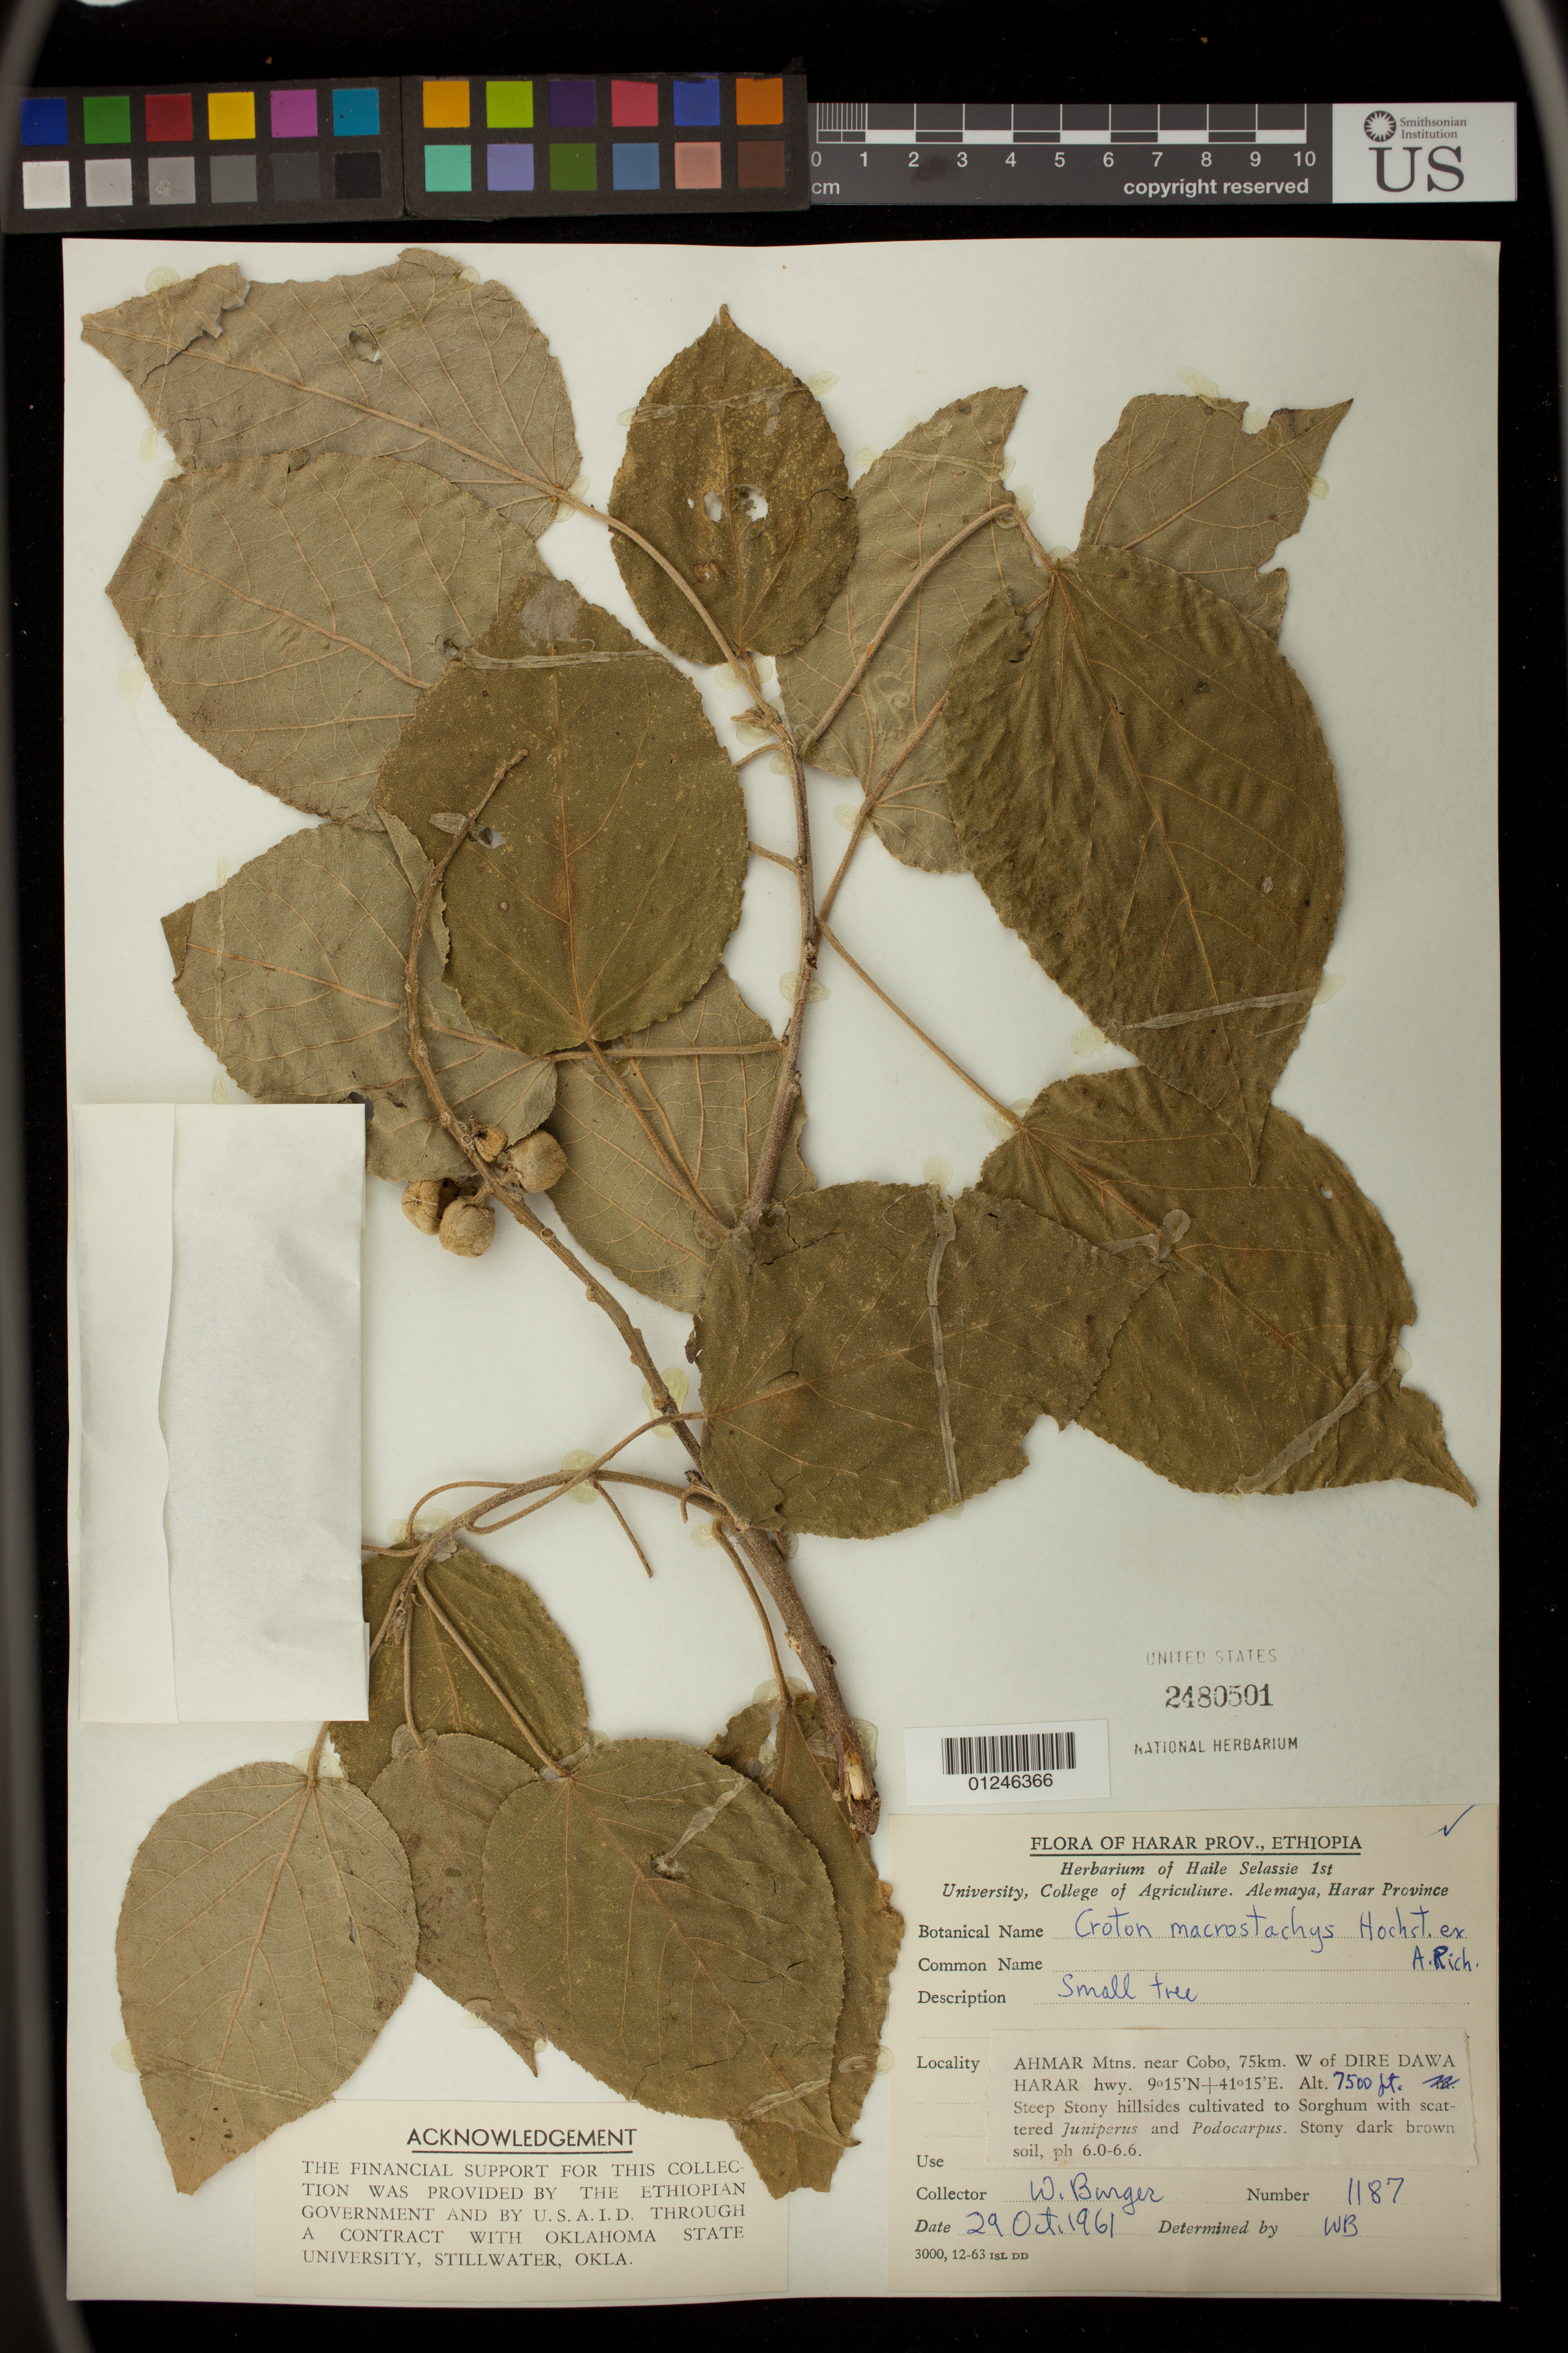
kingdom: Plantae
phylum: Tracheophyta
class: Magnoliopsida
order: Malpighiales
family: Euphorbiaceae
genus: Croton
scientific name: Croton macrostachyus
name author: Hochst. ex Delile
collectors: W. Burger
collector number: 1187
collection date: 1961-10-29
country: Ethiopia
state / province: Harari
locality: Ahmar Mtns. near Cobo, 75 km. W of Dire Dawa Harar hwy.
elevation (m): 2286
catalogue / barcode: US 2480501